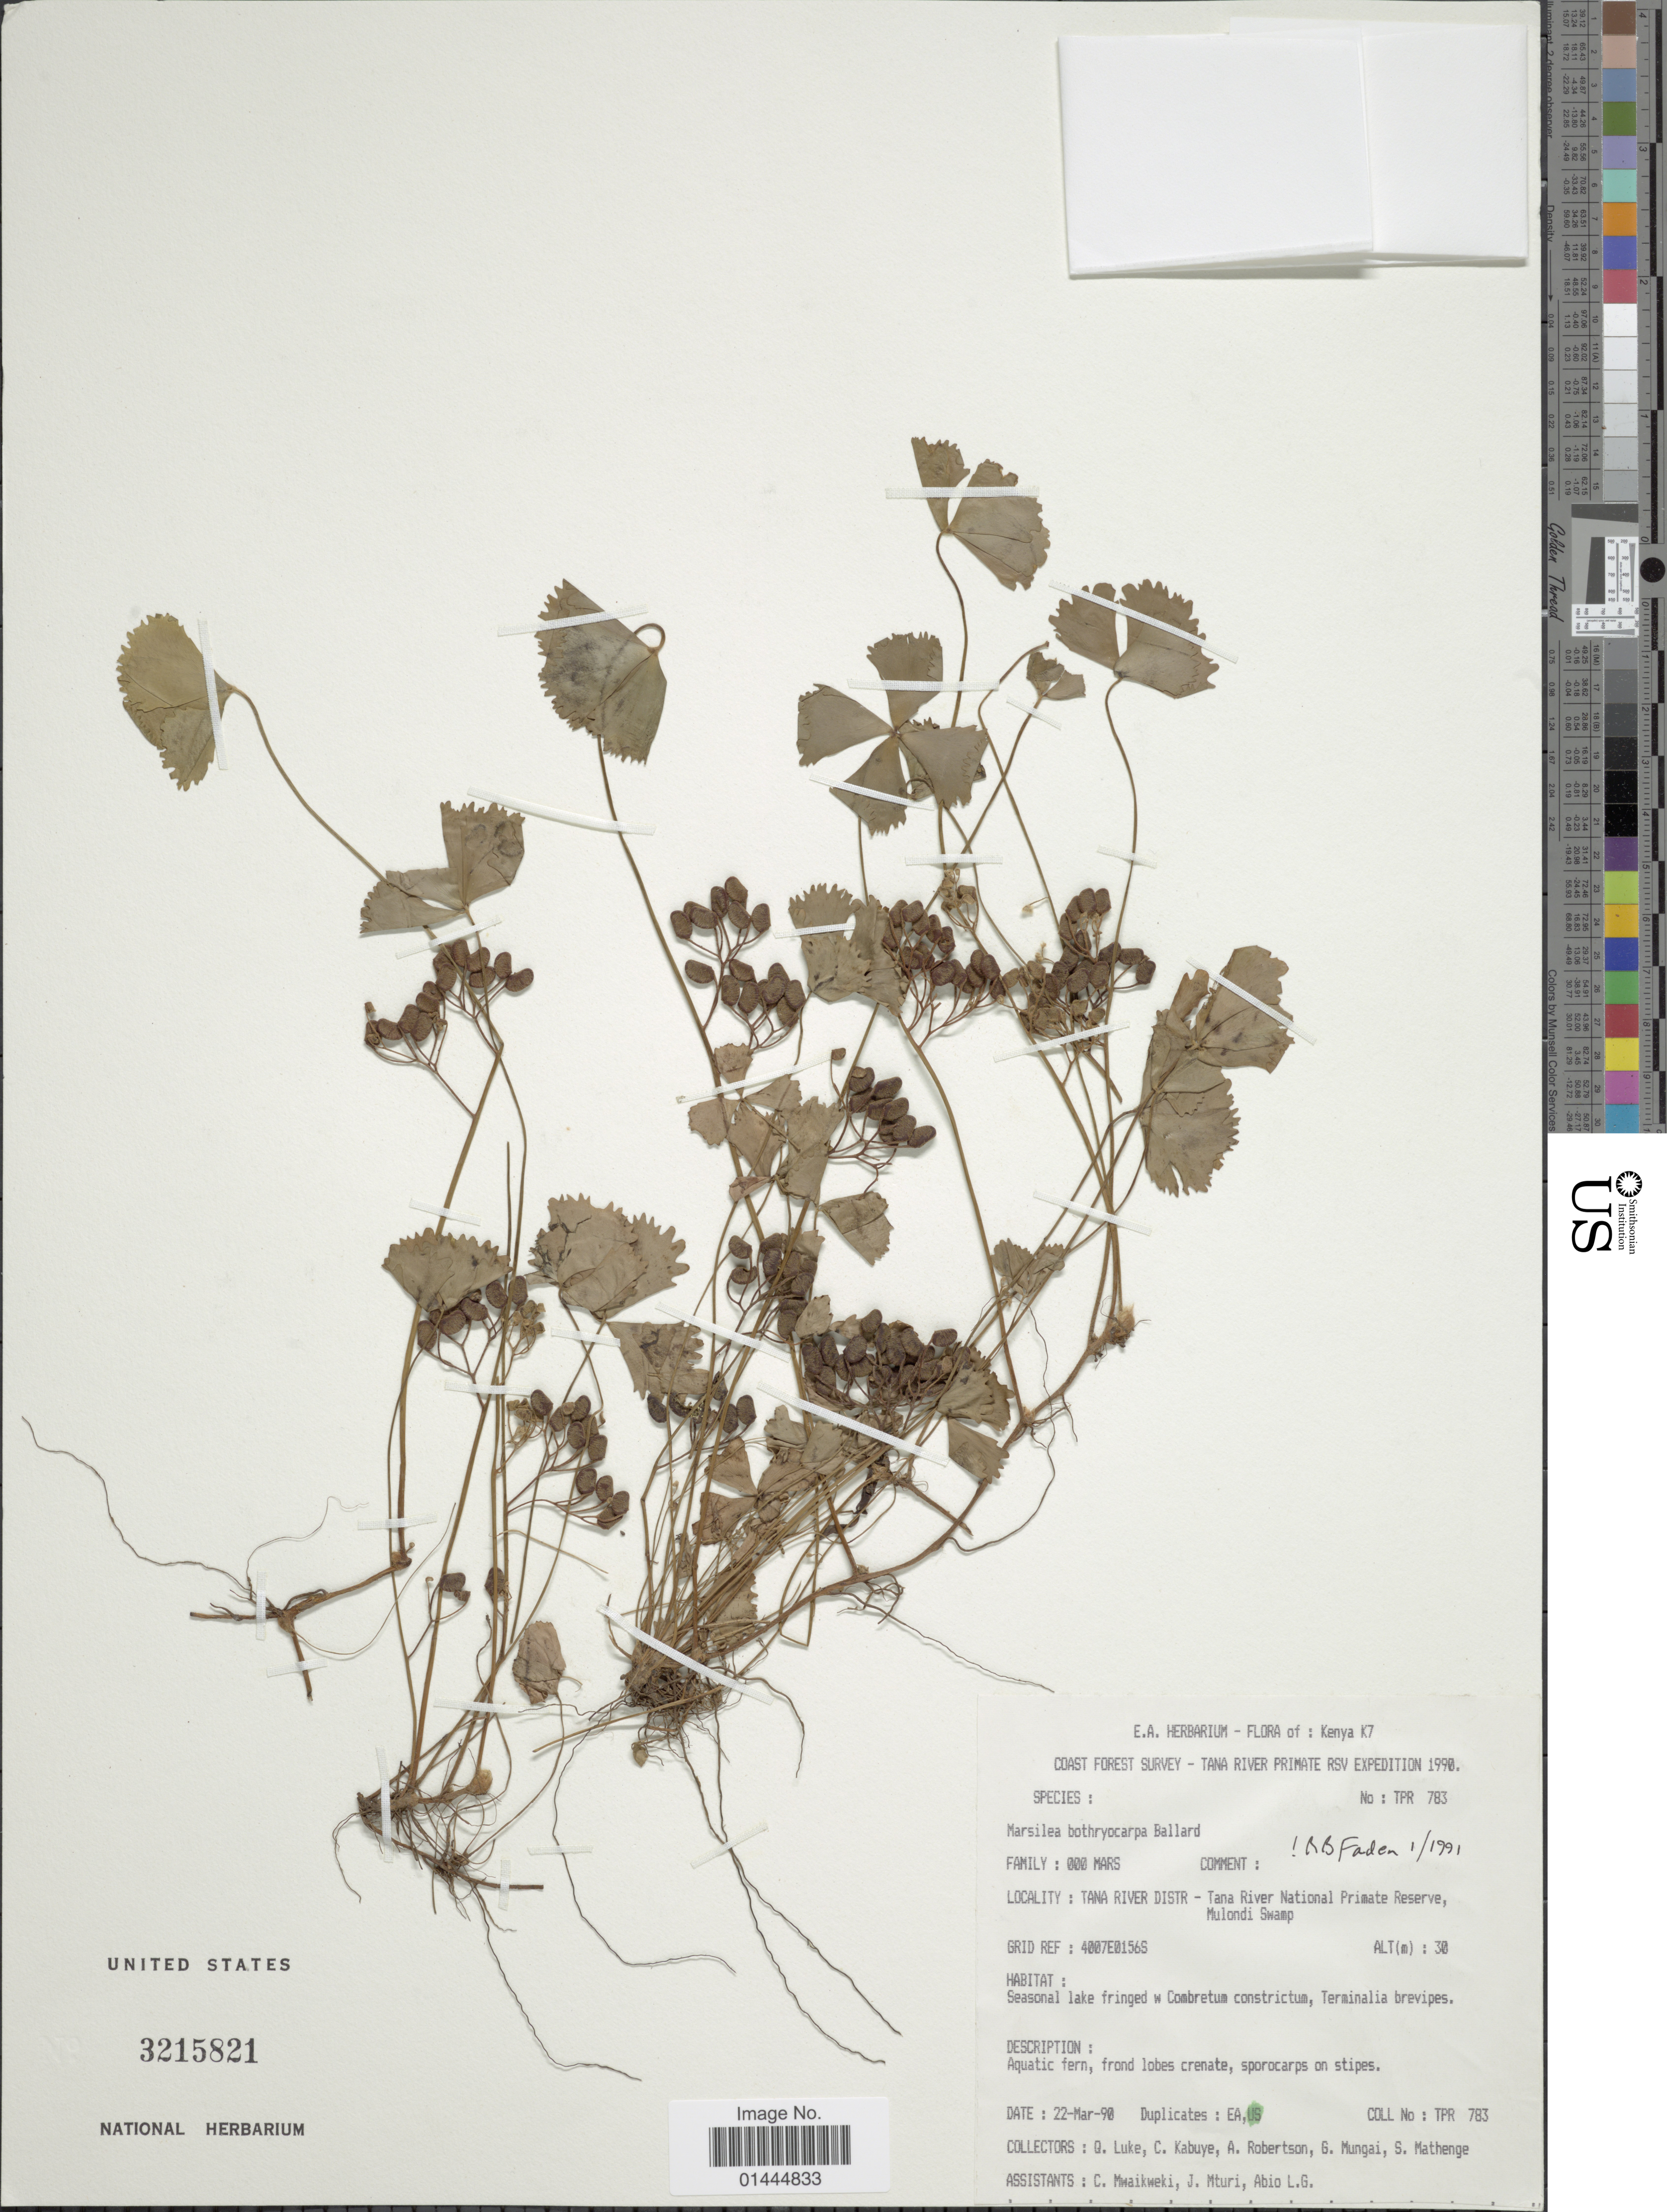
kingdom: Plantae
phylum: Tracheophyta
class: Polypodiopsida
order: Salviniales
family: Marsileaceae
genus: Marsilea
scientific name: Marsilea botryocarpa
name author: Ballard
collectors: Q. Luke, C. Kabuye, A. Robertson, G. Mungai & et al.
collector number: TPR 783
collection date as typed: Transcribed d/m/y: 22/3/90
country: Kenya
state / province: Tana River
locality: Kenya K7, Coast Forest, Tana River Distr-Tana River National Primate Reserce, Mulondi Swamp.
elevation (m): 30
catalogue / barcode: US 3215821